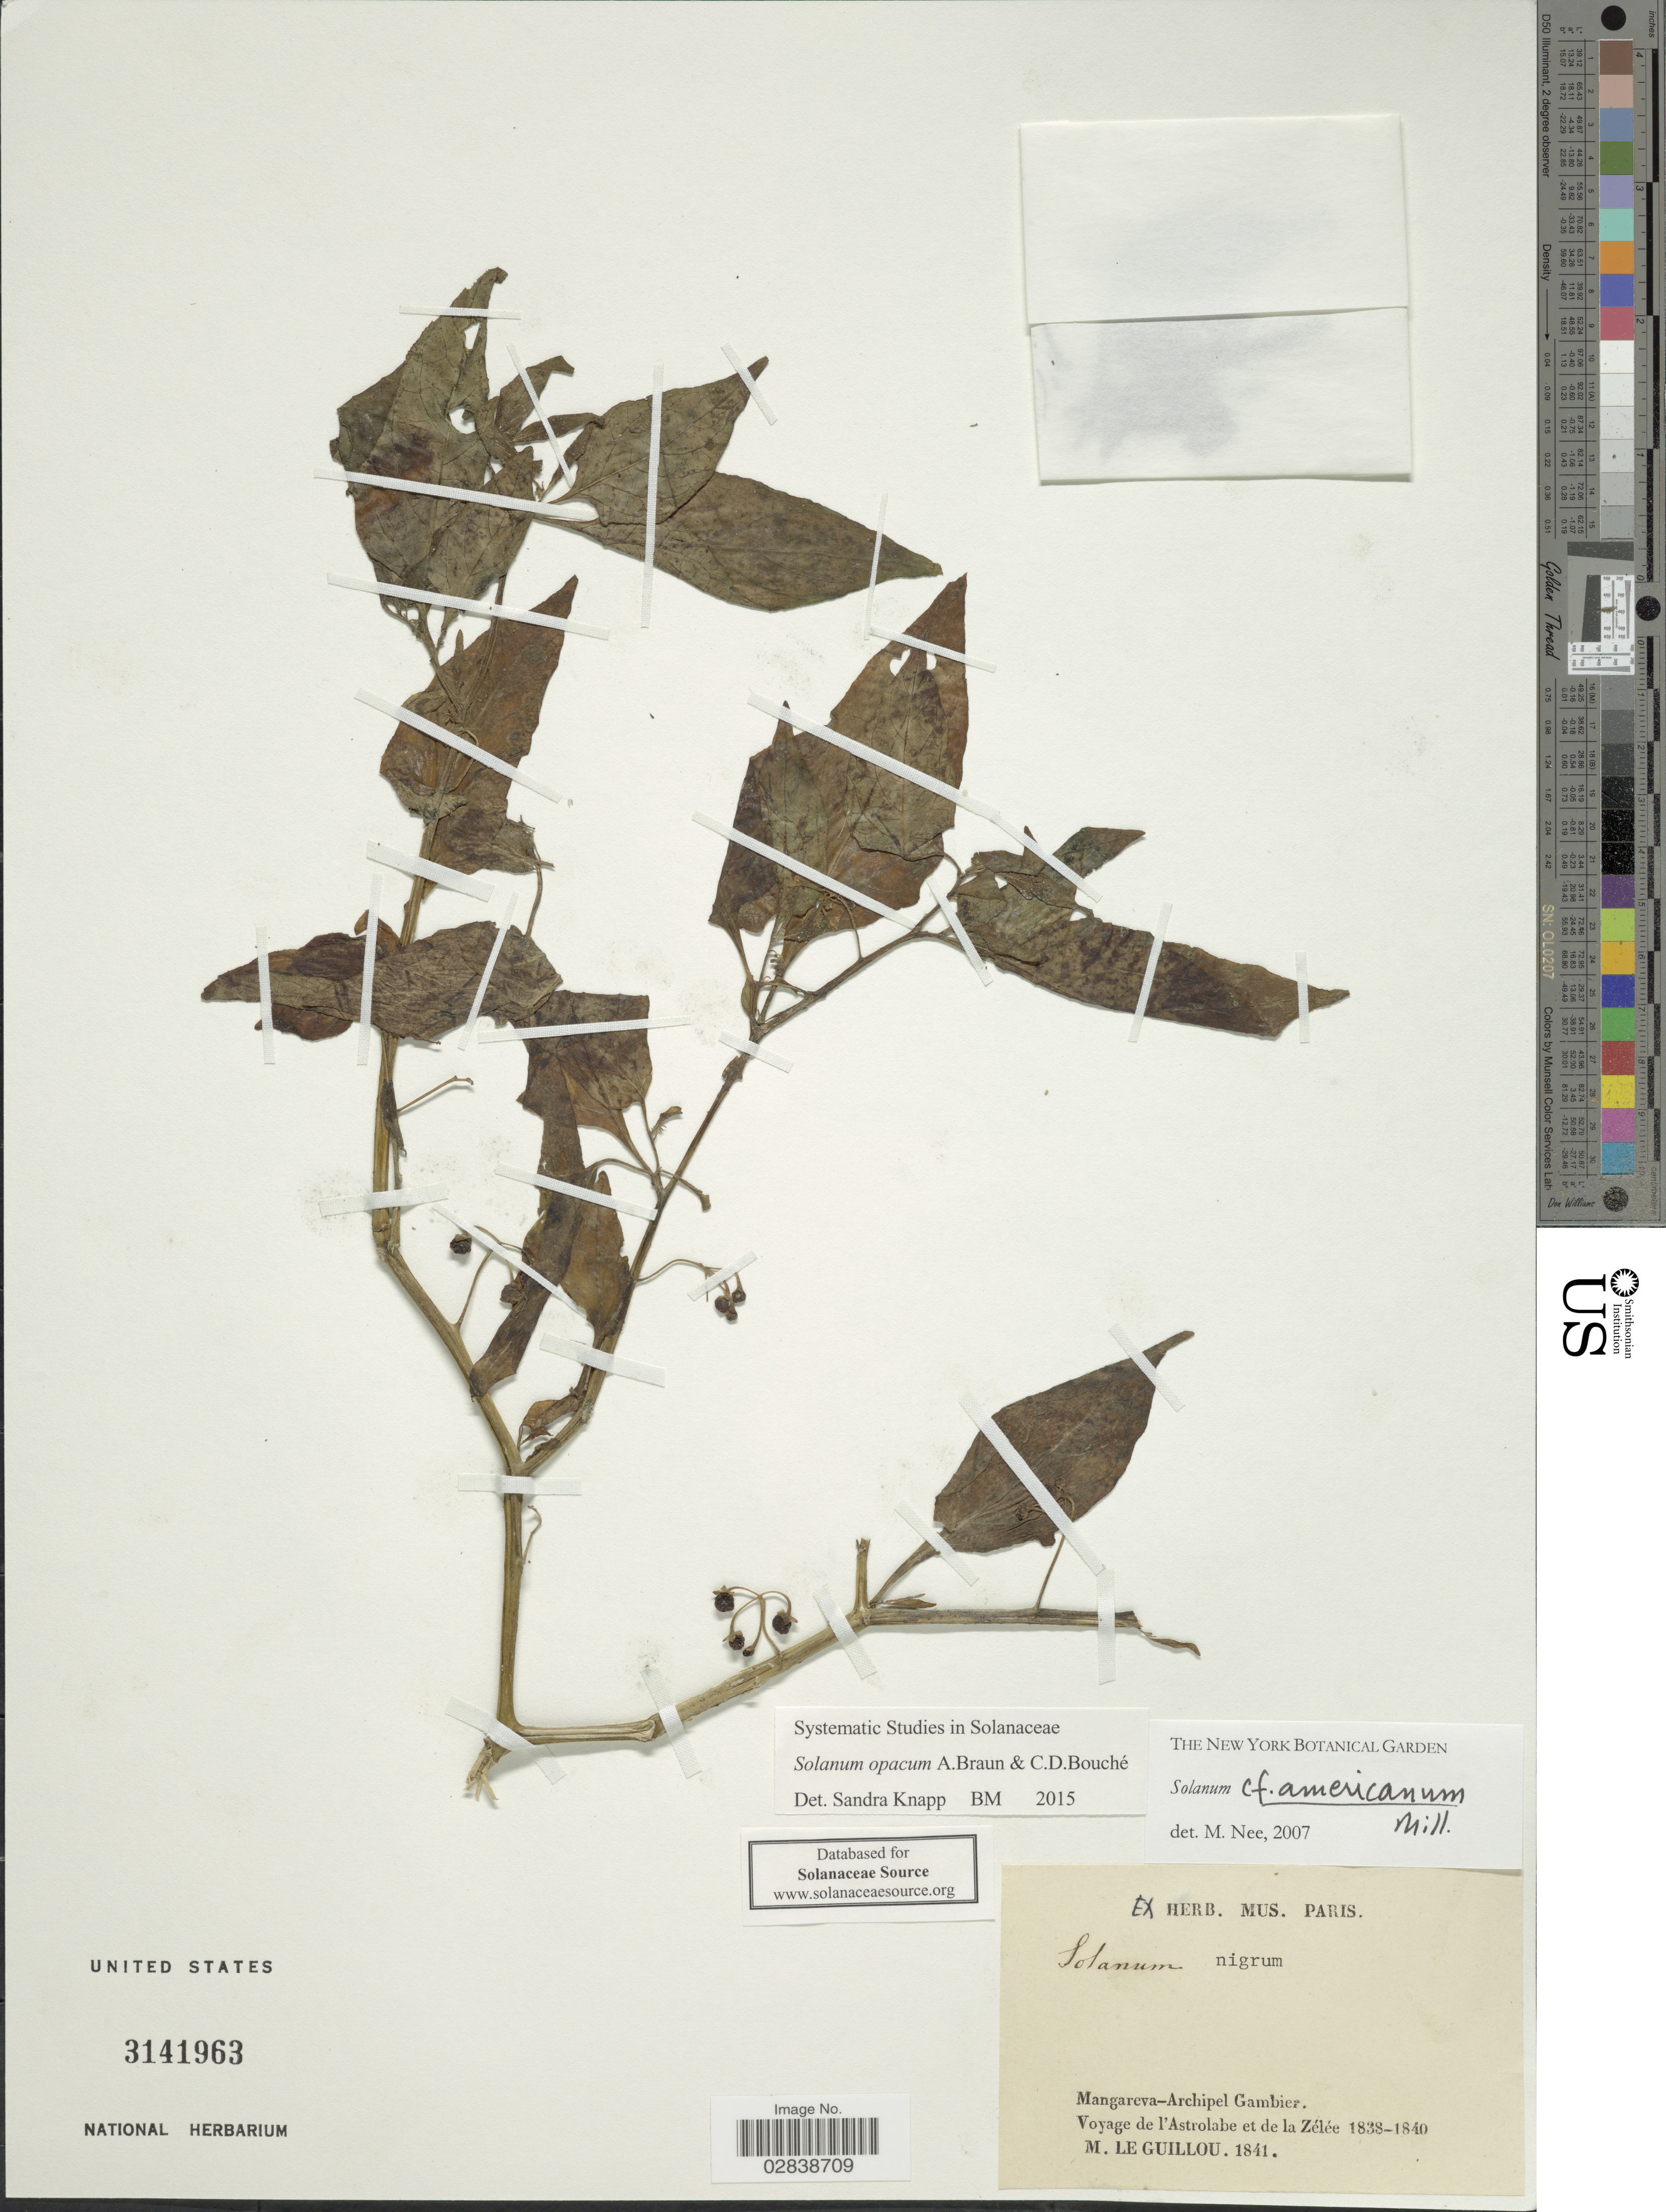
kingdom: Plantae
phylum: Tracheophyta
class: Magnoliopsida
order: Solanales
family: Solanaceae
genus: Solanum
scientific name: Solanum opacum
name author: A. Braun & C.D. Bouché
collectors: M. Le Guillou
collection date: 1841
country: French Polynesia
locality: Mangareva-Archipel Gambier.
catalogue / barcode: US 3141963